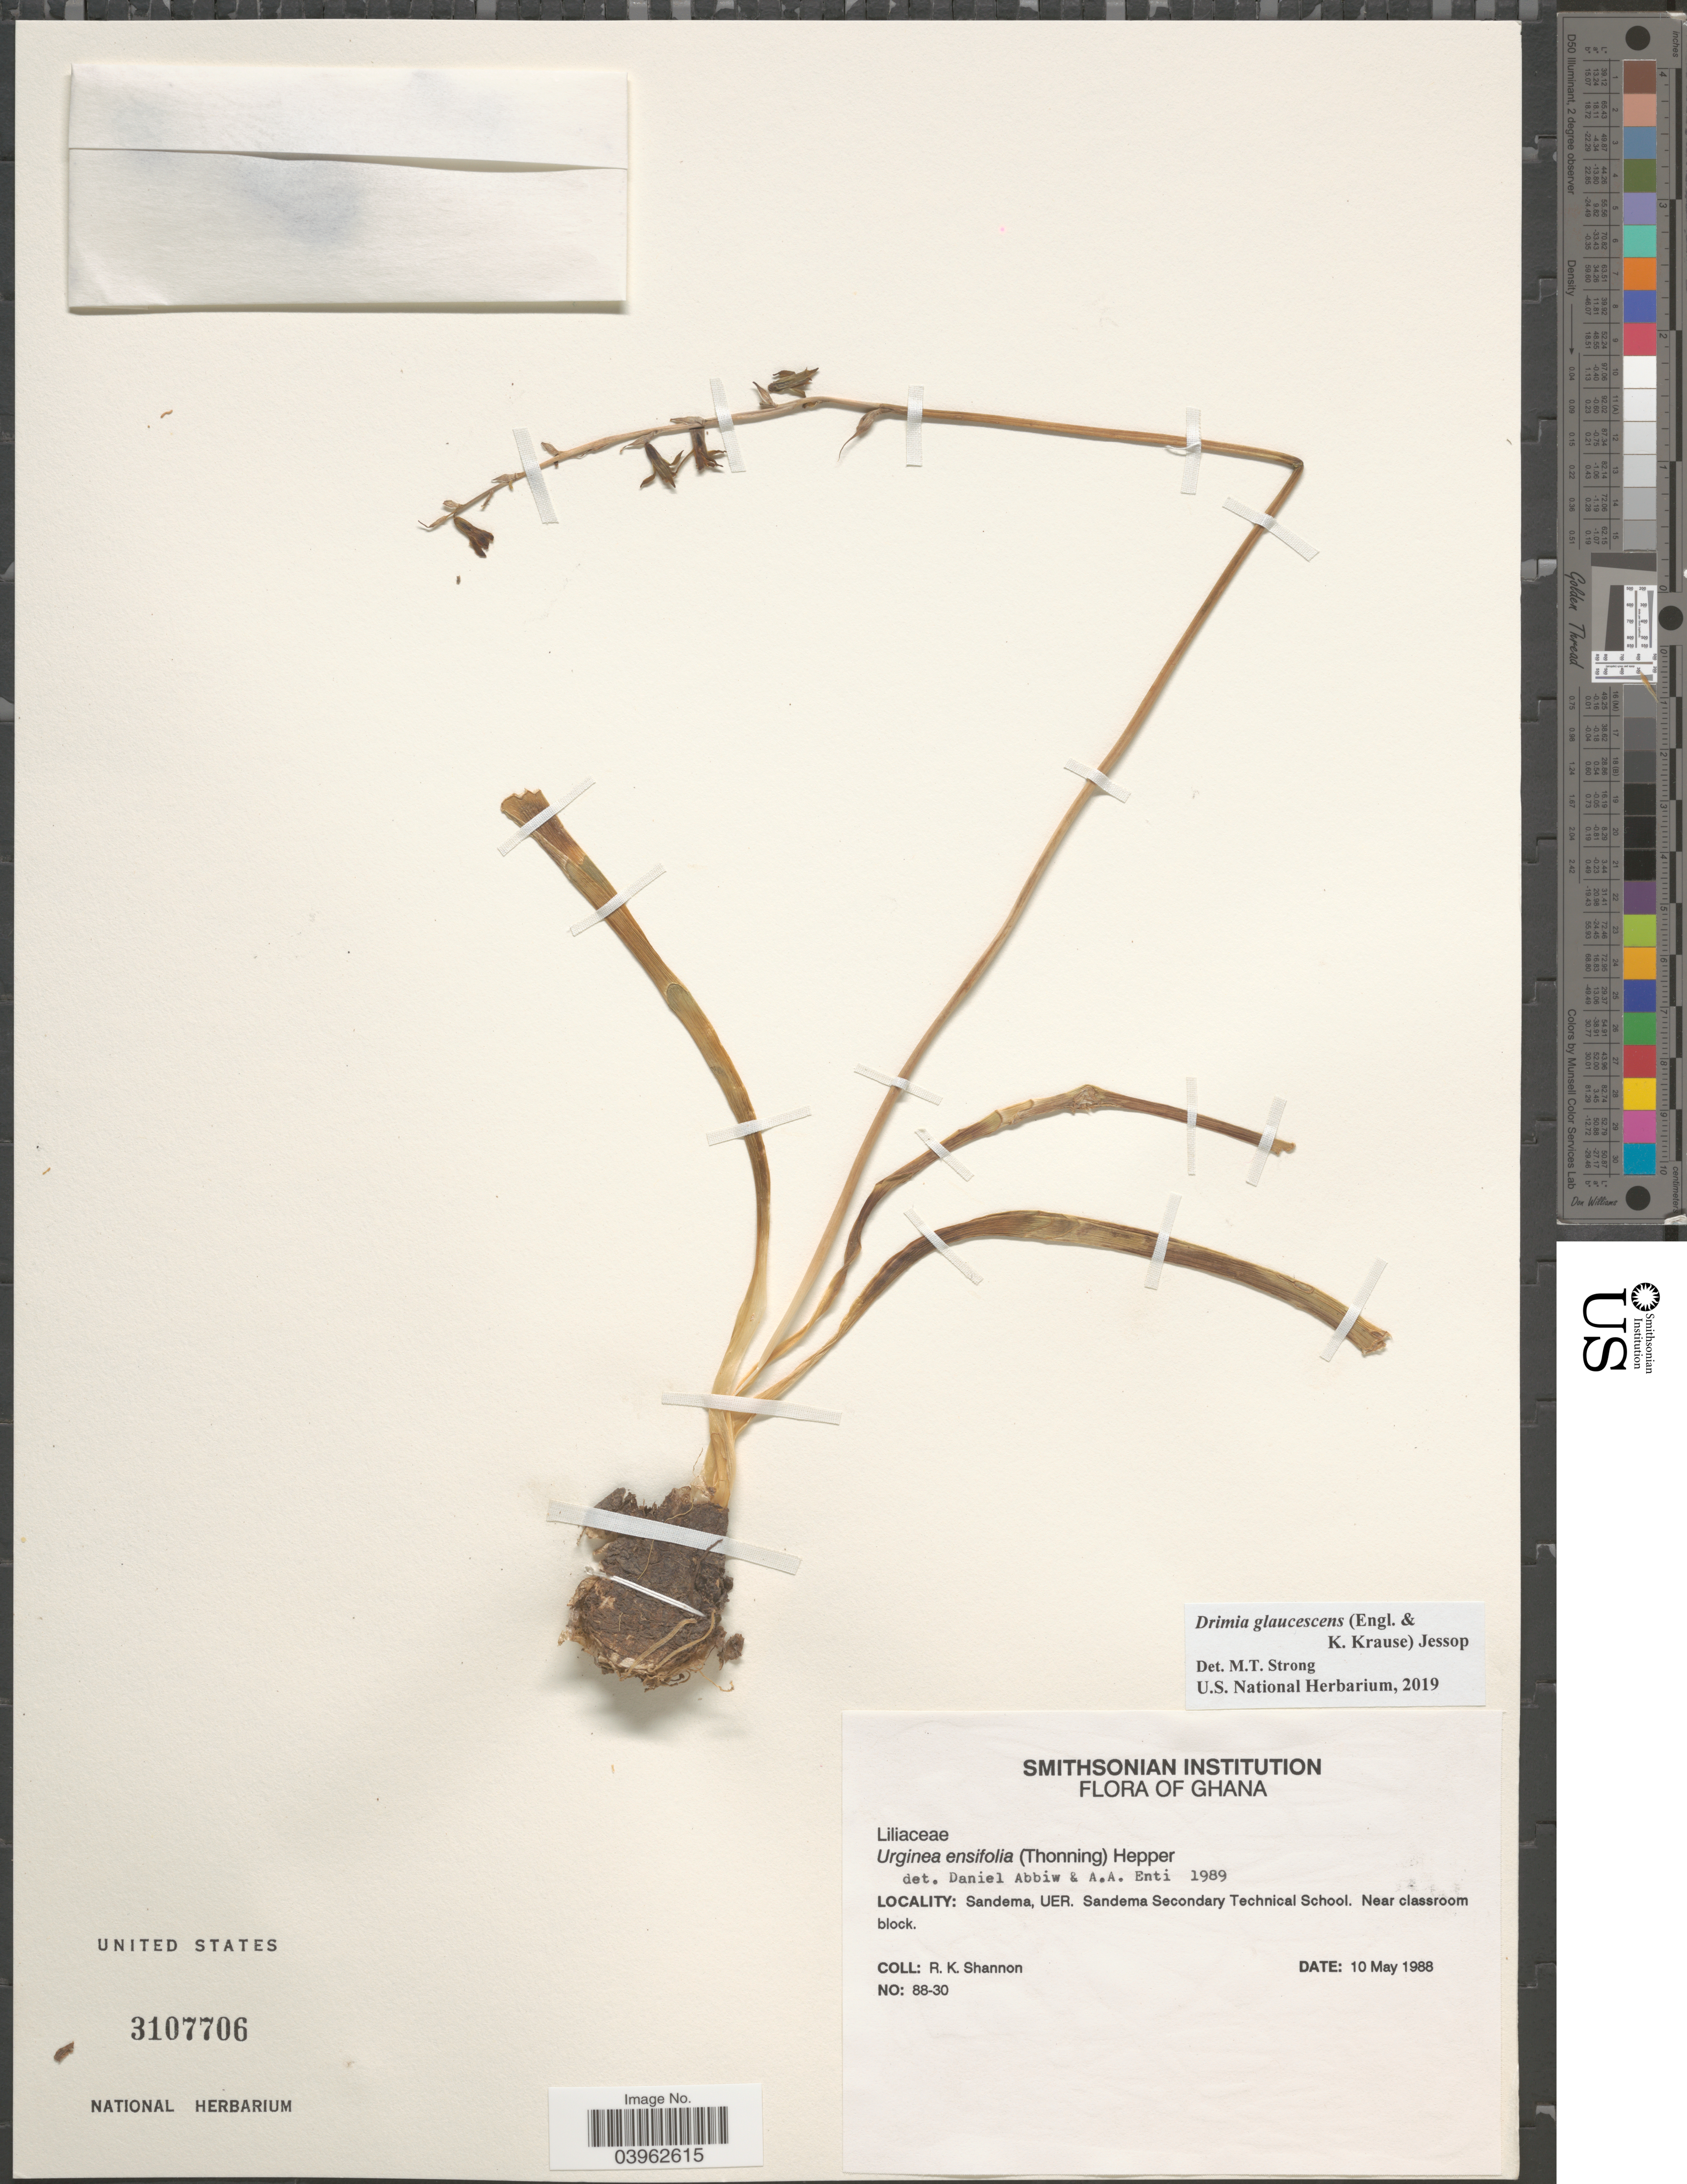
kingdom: Plantae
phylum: Tracheophyta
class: Liliopsida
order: Asparagales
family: Asparagaceae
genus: Drimia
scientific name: Drimia glaucescens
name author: (Engl. & K. Krause) H. Scholz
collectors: R. Shannon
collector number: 88-30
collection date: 1988-05-10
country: Ghana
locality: Sandema, UER. Sandema Secondary Technical School. Near classroom block.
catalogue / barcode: US 3107706